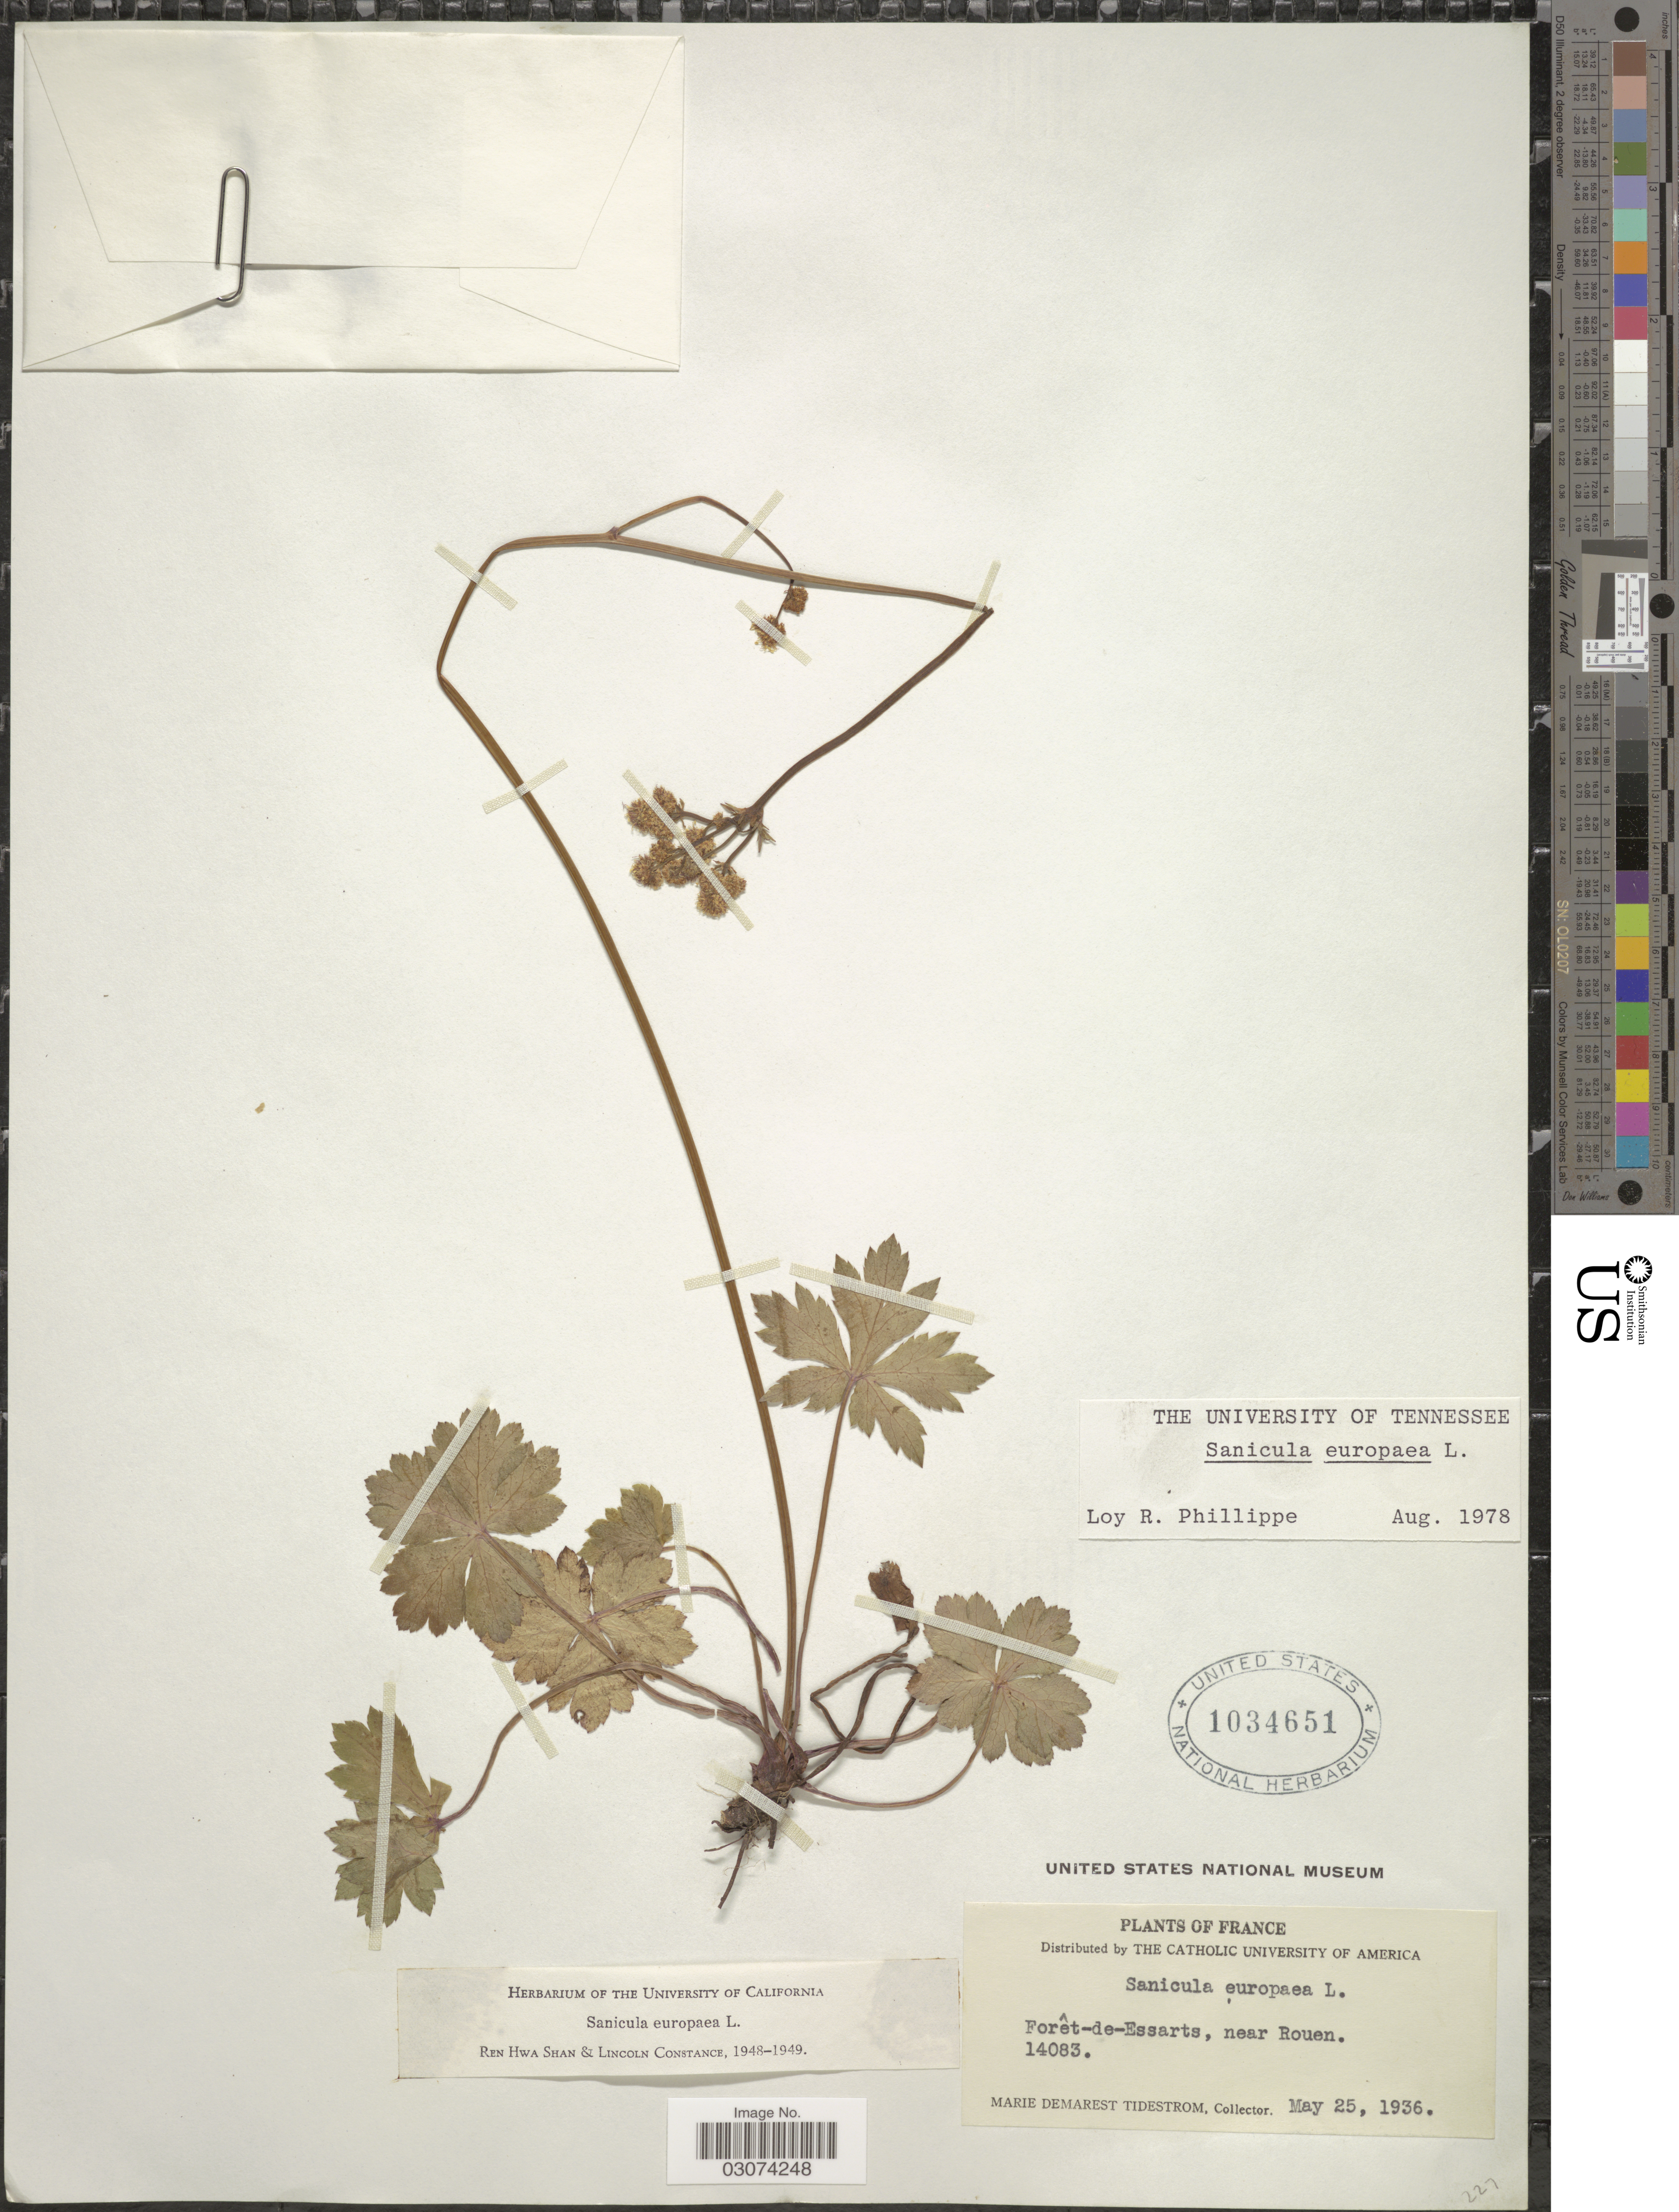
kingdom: Plantae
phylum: Tracheophyta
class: Magnoliopsida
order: Apiales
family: Apiaceae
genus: Sanicula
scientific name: Sanicula europaea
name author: L.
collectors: M. Tidestrom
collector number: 14083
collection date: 1936-05-25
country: France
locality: Forêt-de-Essarts, near Rouen.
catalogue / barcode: US 1034651